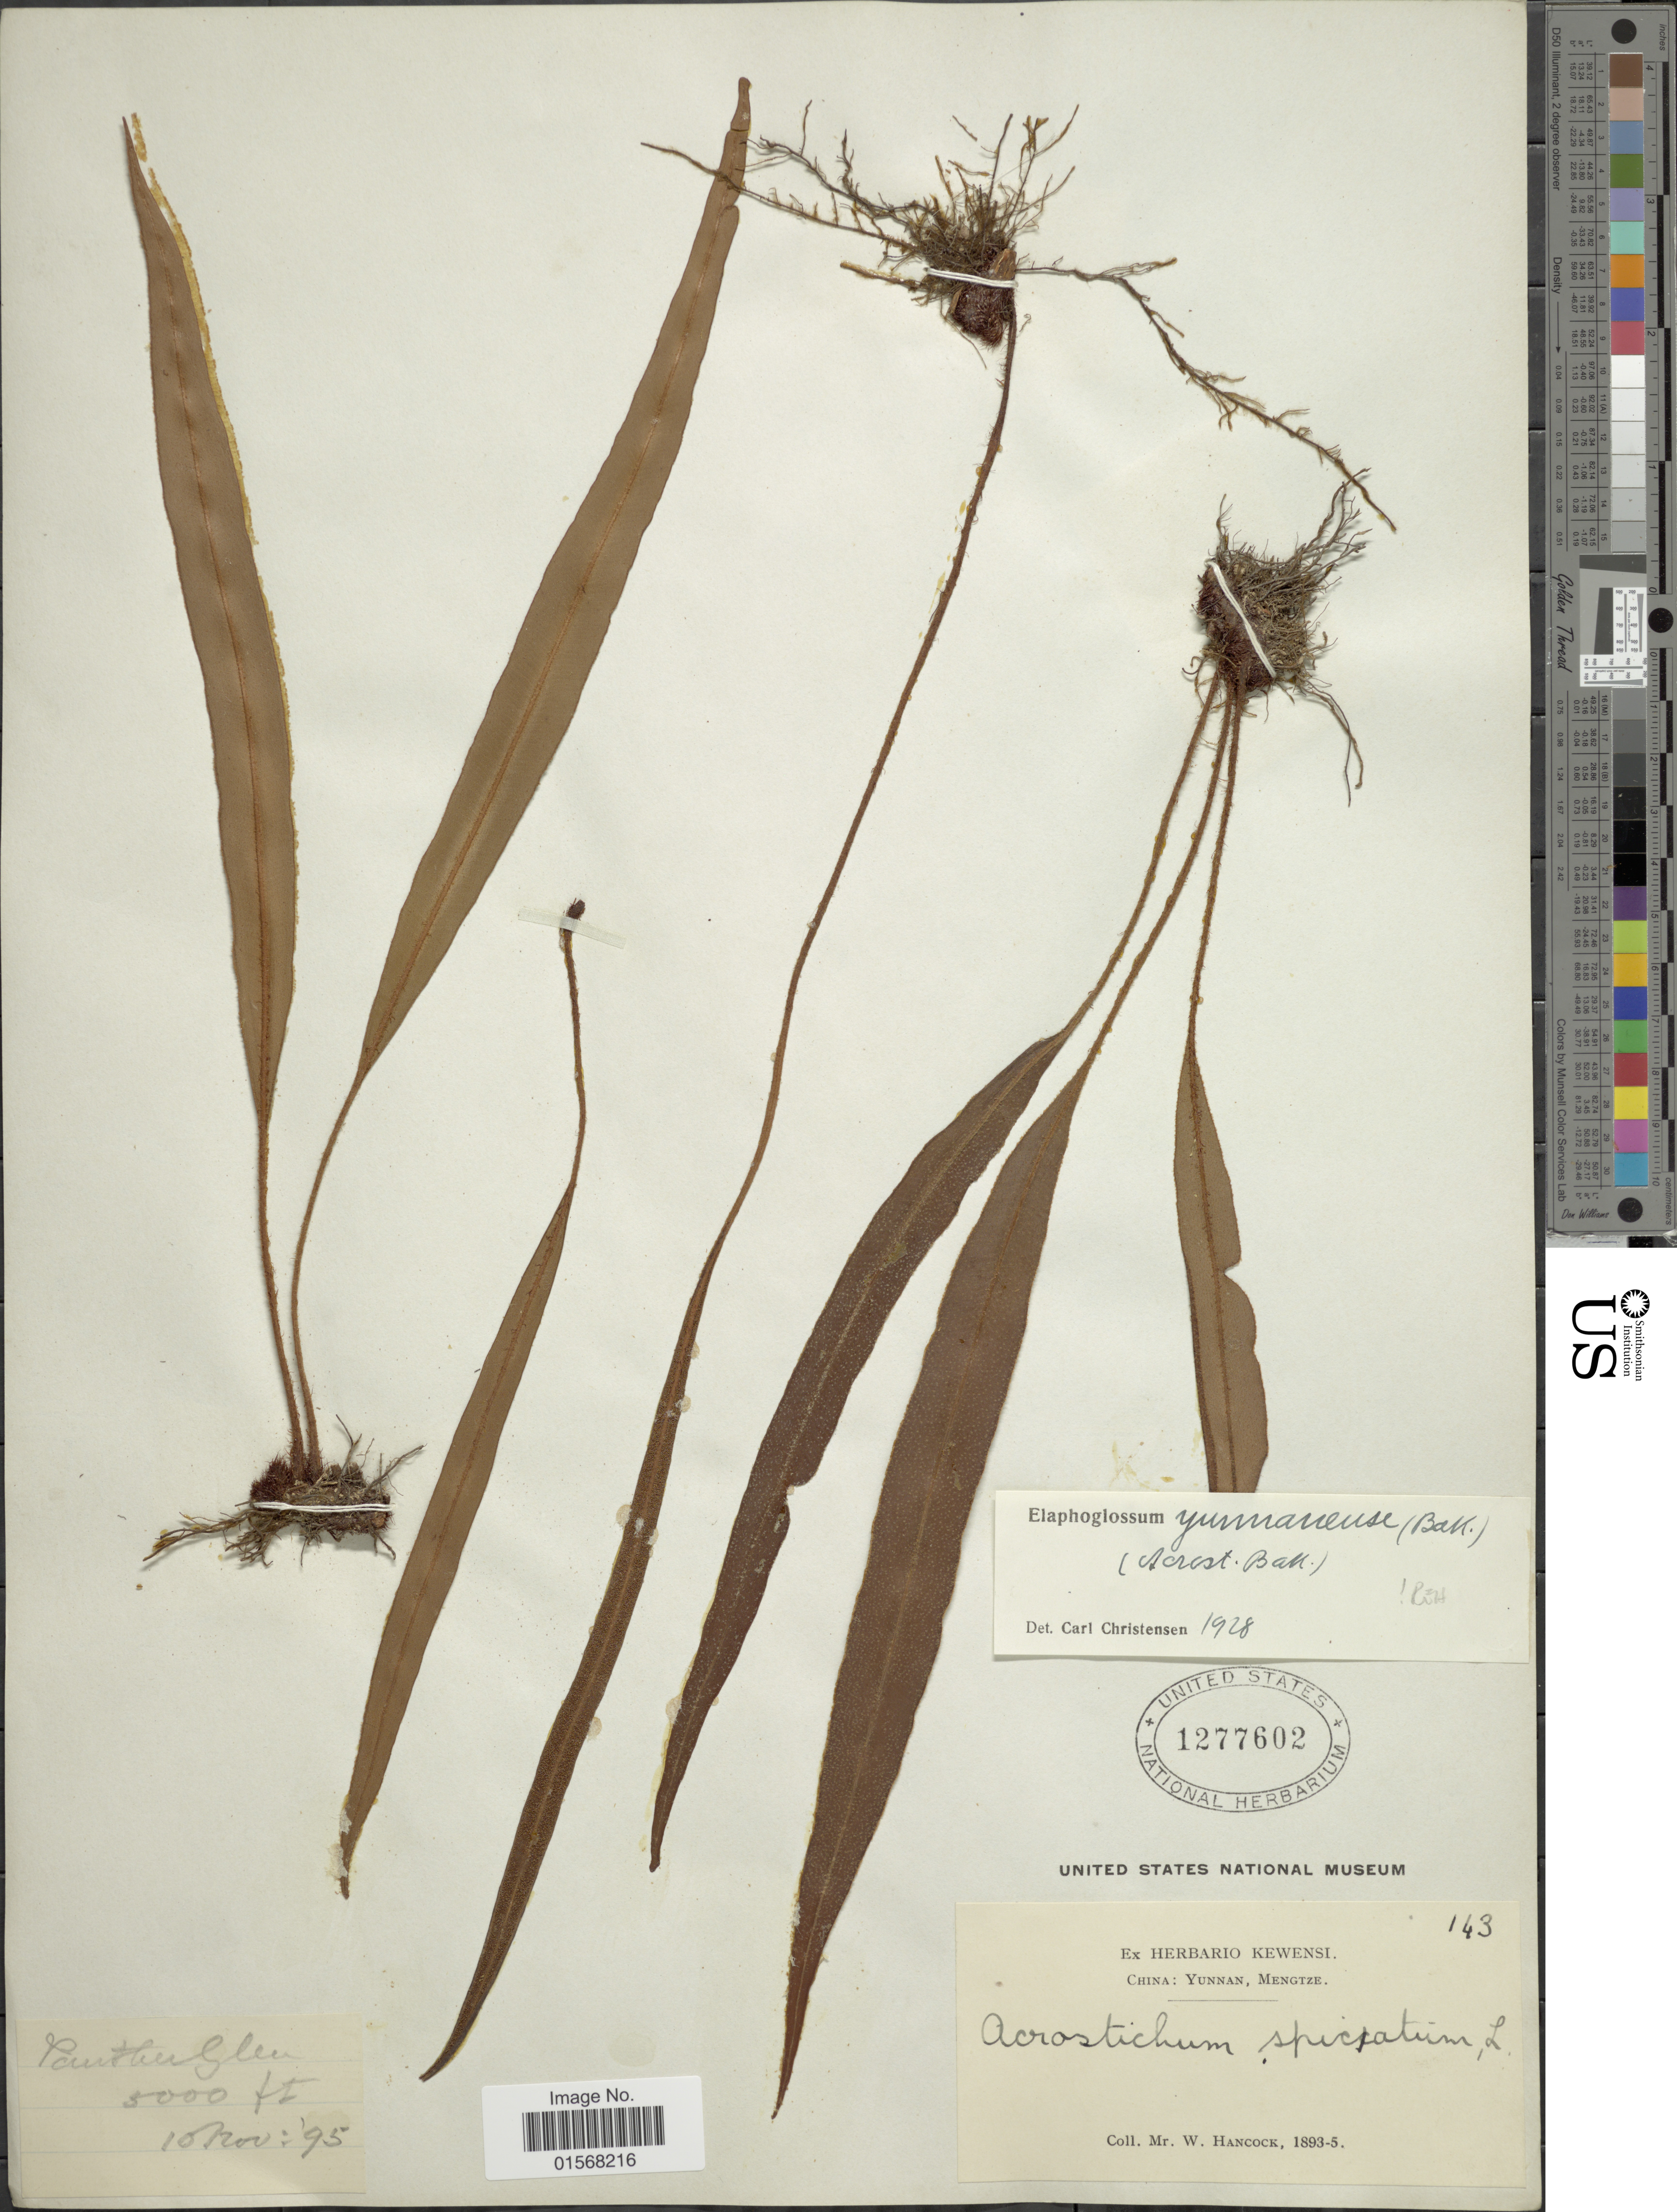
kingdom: Plantae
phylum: Tracheophyta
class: Polypodiopsida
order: Polypodiales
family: Dryopteridaceae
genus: Elaphoglossum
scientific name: Elaphoglossum stelligerum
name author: (Wall. ex Baker) T. Moore ex Alston & Bonner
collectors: W. Hancock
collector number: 143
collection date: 1893/1895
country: China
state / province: Yunnan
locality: China: Yunnan, Mengtze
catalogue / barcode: US 1277602